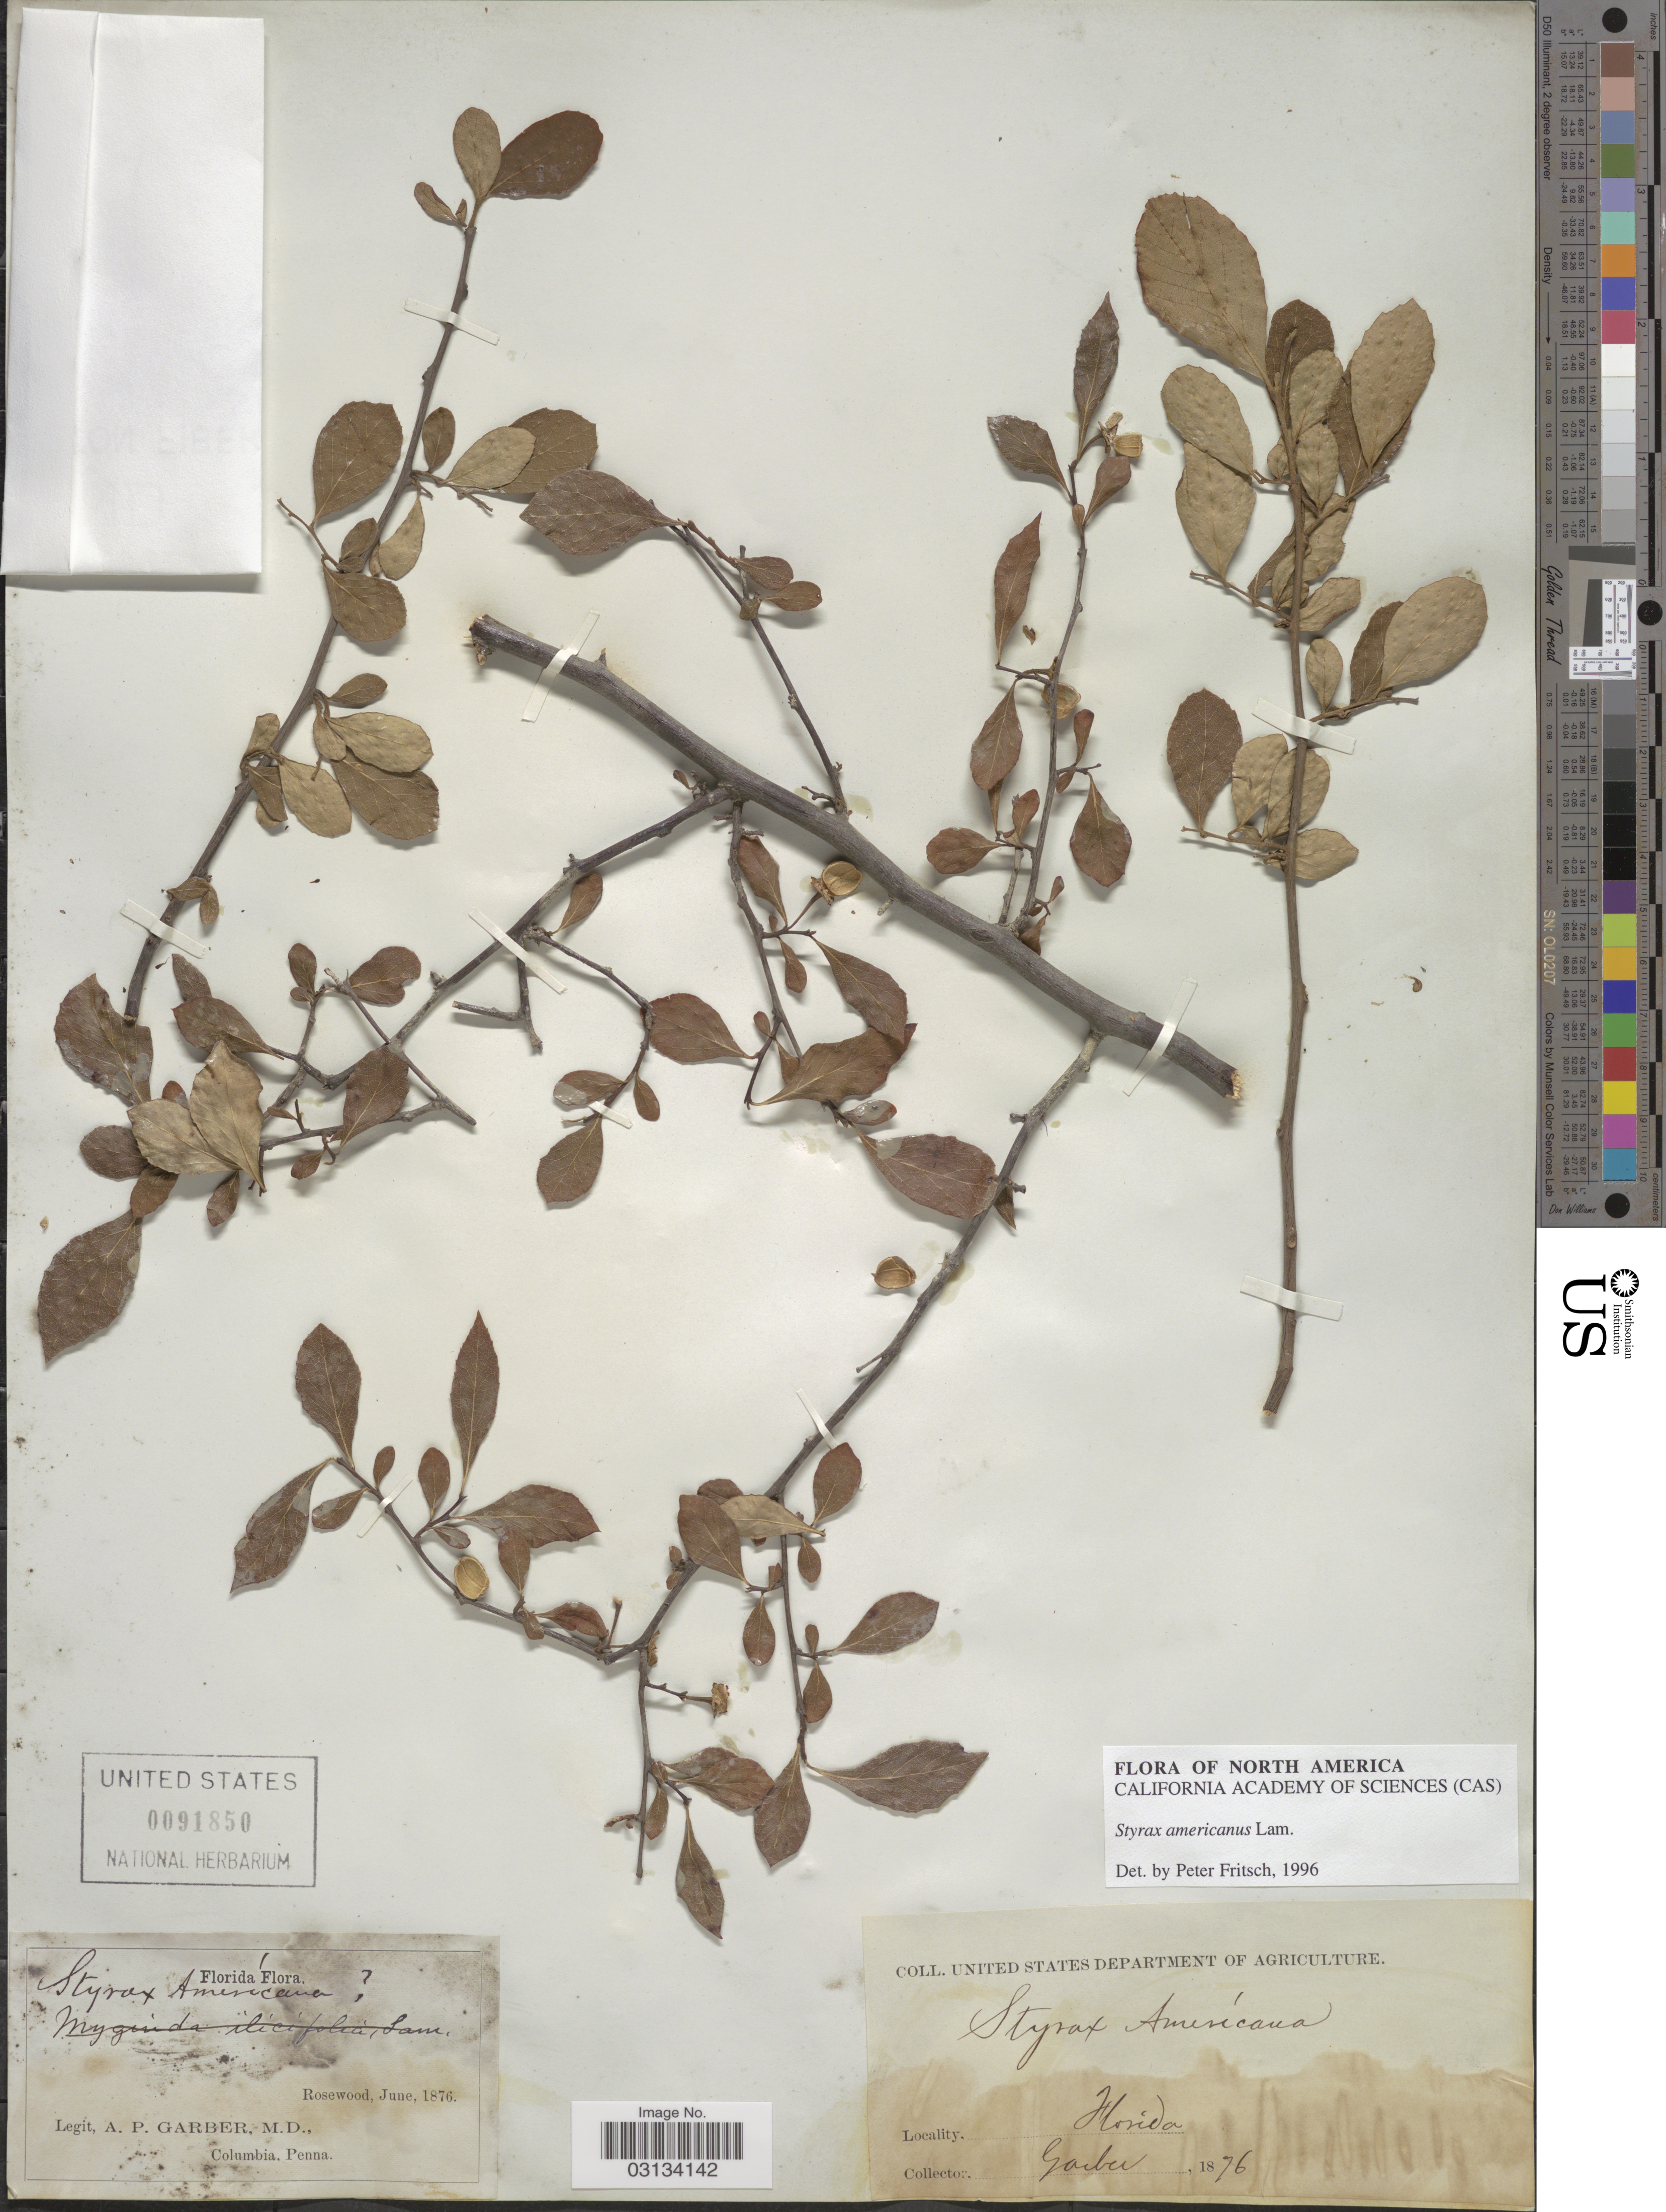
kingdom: Plantae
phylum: Tracheophyta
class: Magnoliopsida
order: Ericales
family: Styracaceae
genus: Styrax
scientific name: Styrax americanus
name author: Lam.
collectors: A. P. Garber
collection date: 1876-06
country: United States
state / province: Florida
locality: Rosewood.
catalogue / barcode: US 91850